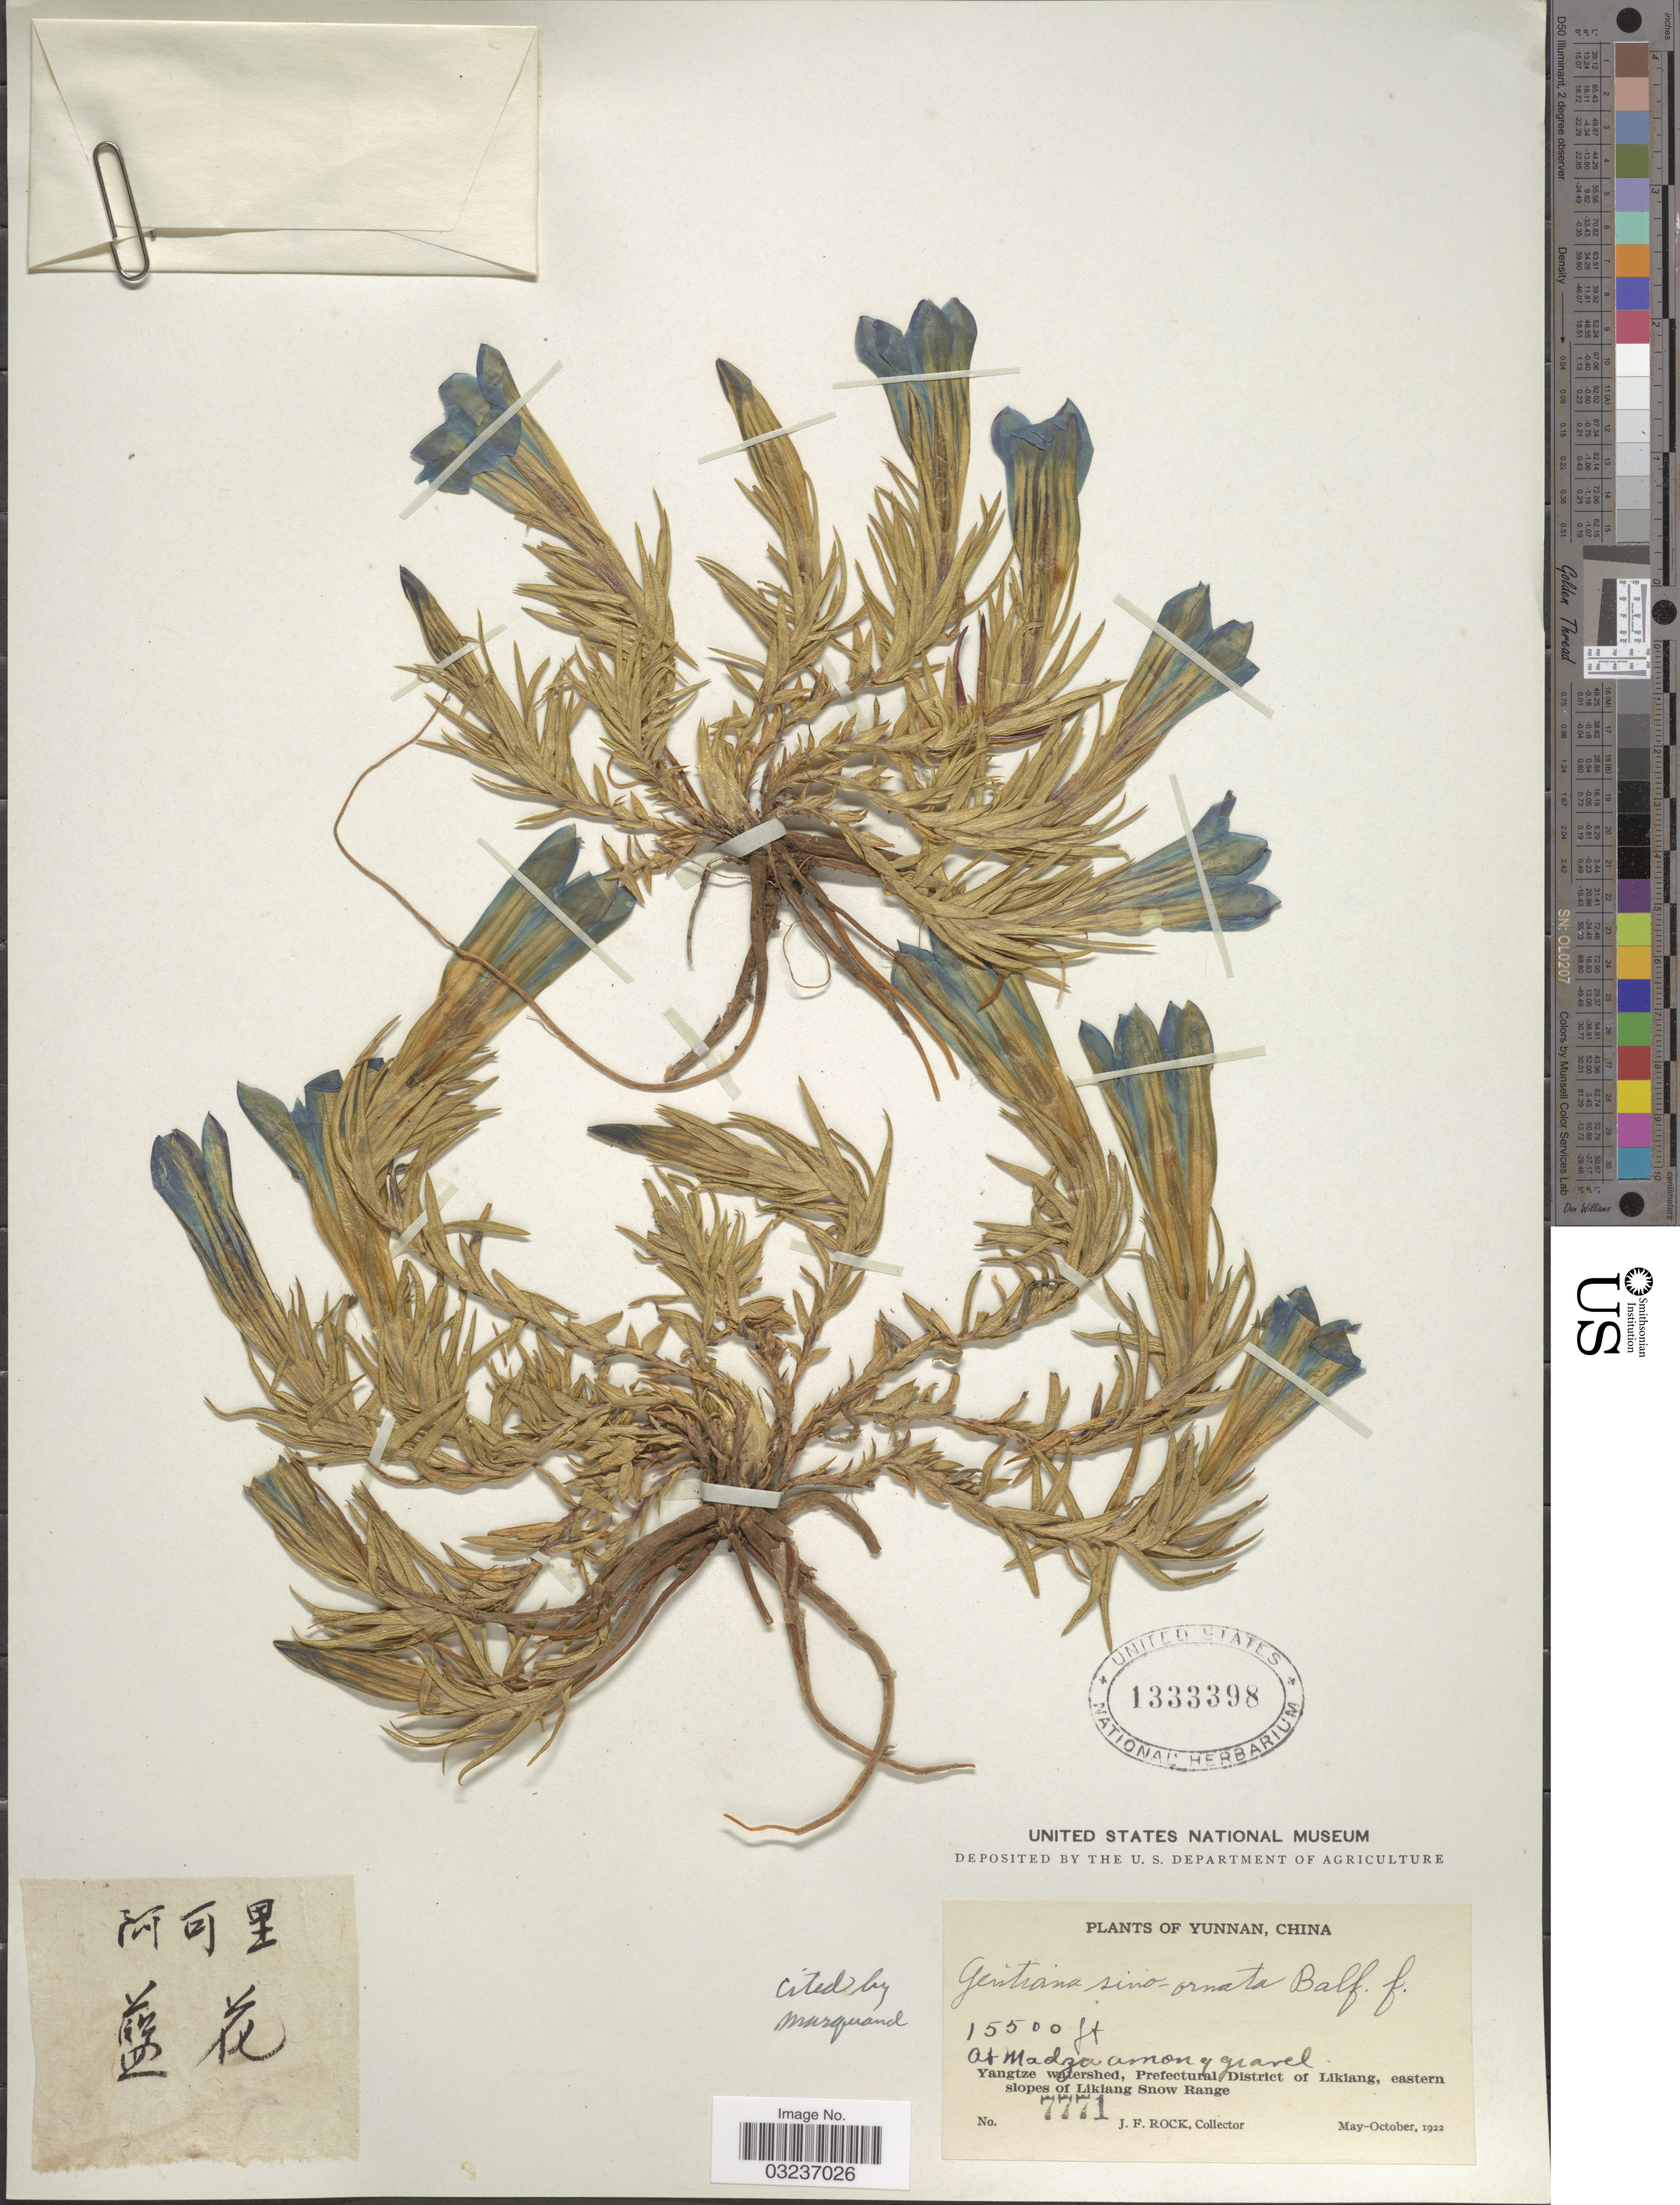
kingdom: Plantae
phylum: Tracheophyta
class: Magnoliopsida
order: Gentianales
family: Gentianaceae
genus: Gentiana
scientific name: Gentiana sino-ornata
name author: Balf. f.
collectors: J. Rock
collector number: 7771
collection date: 1922-05/1922-10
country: China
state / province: Yunnan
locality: At Madza among gravel, Yangtze watershed, Prefectural District of Likiang, eastern slopes of Likiang Snow Range.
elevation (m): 4724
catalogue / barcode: US 1333398